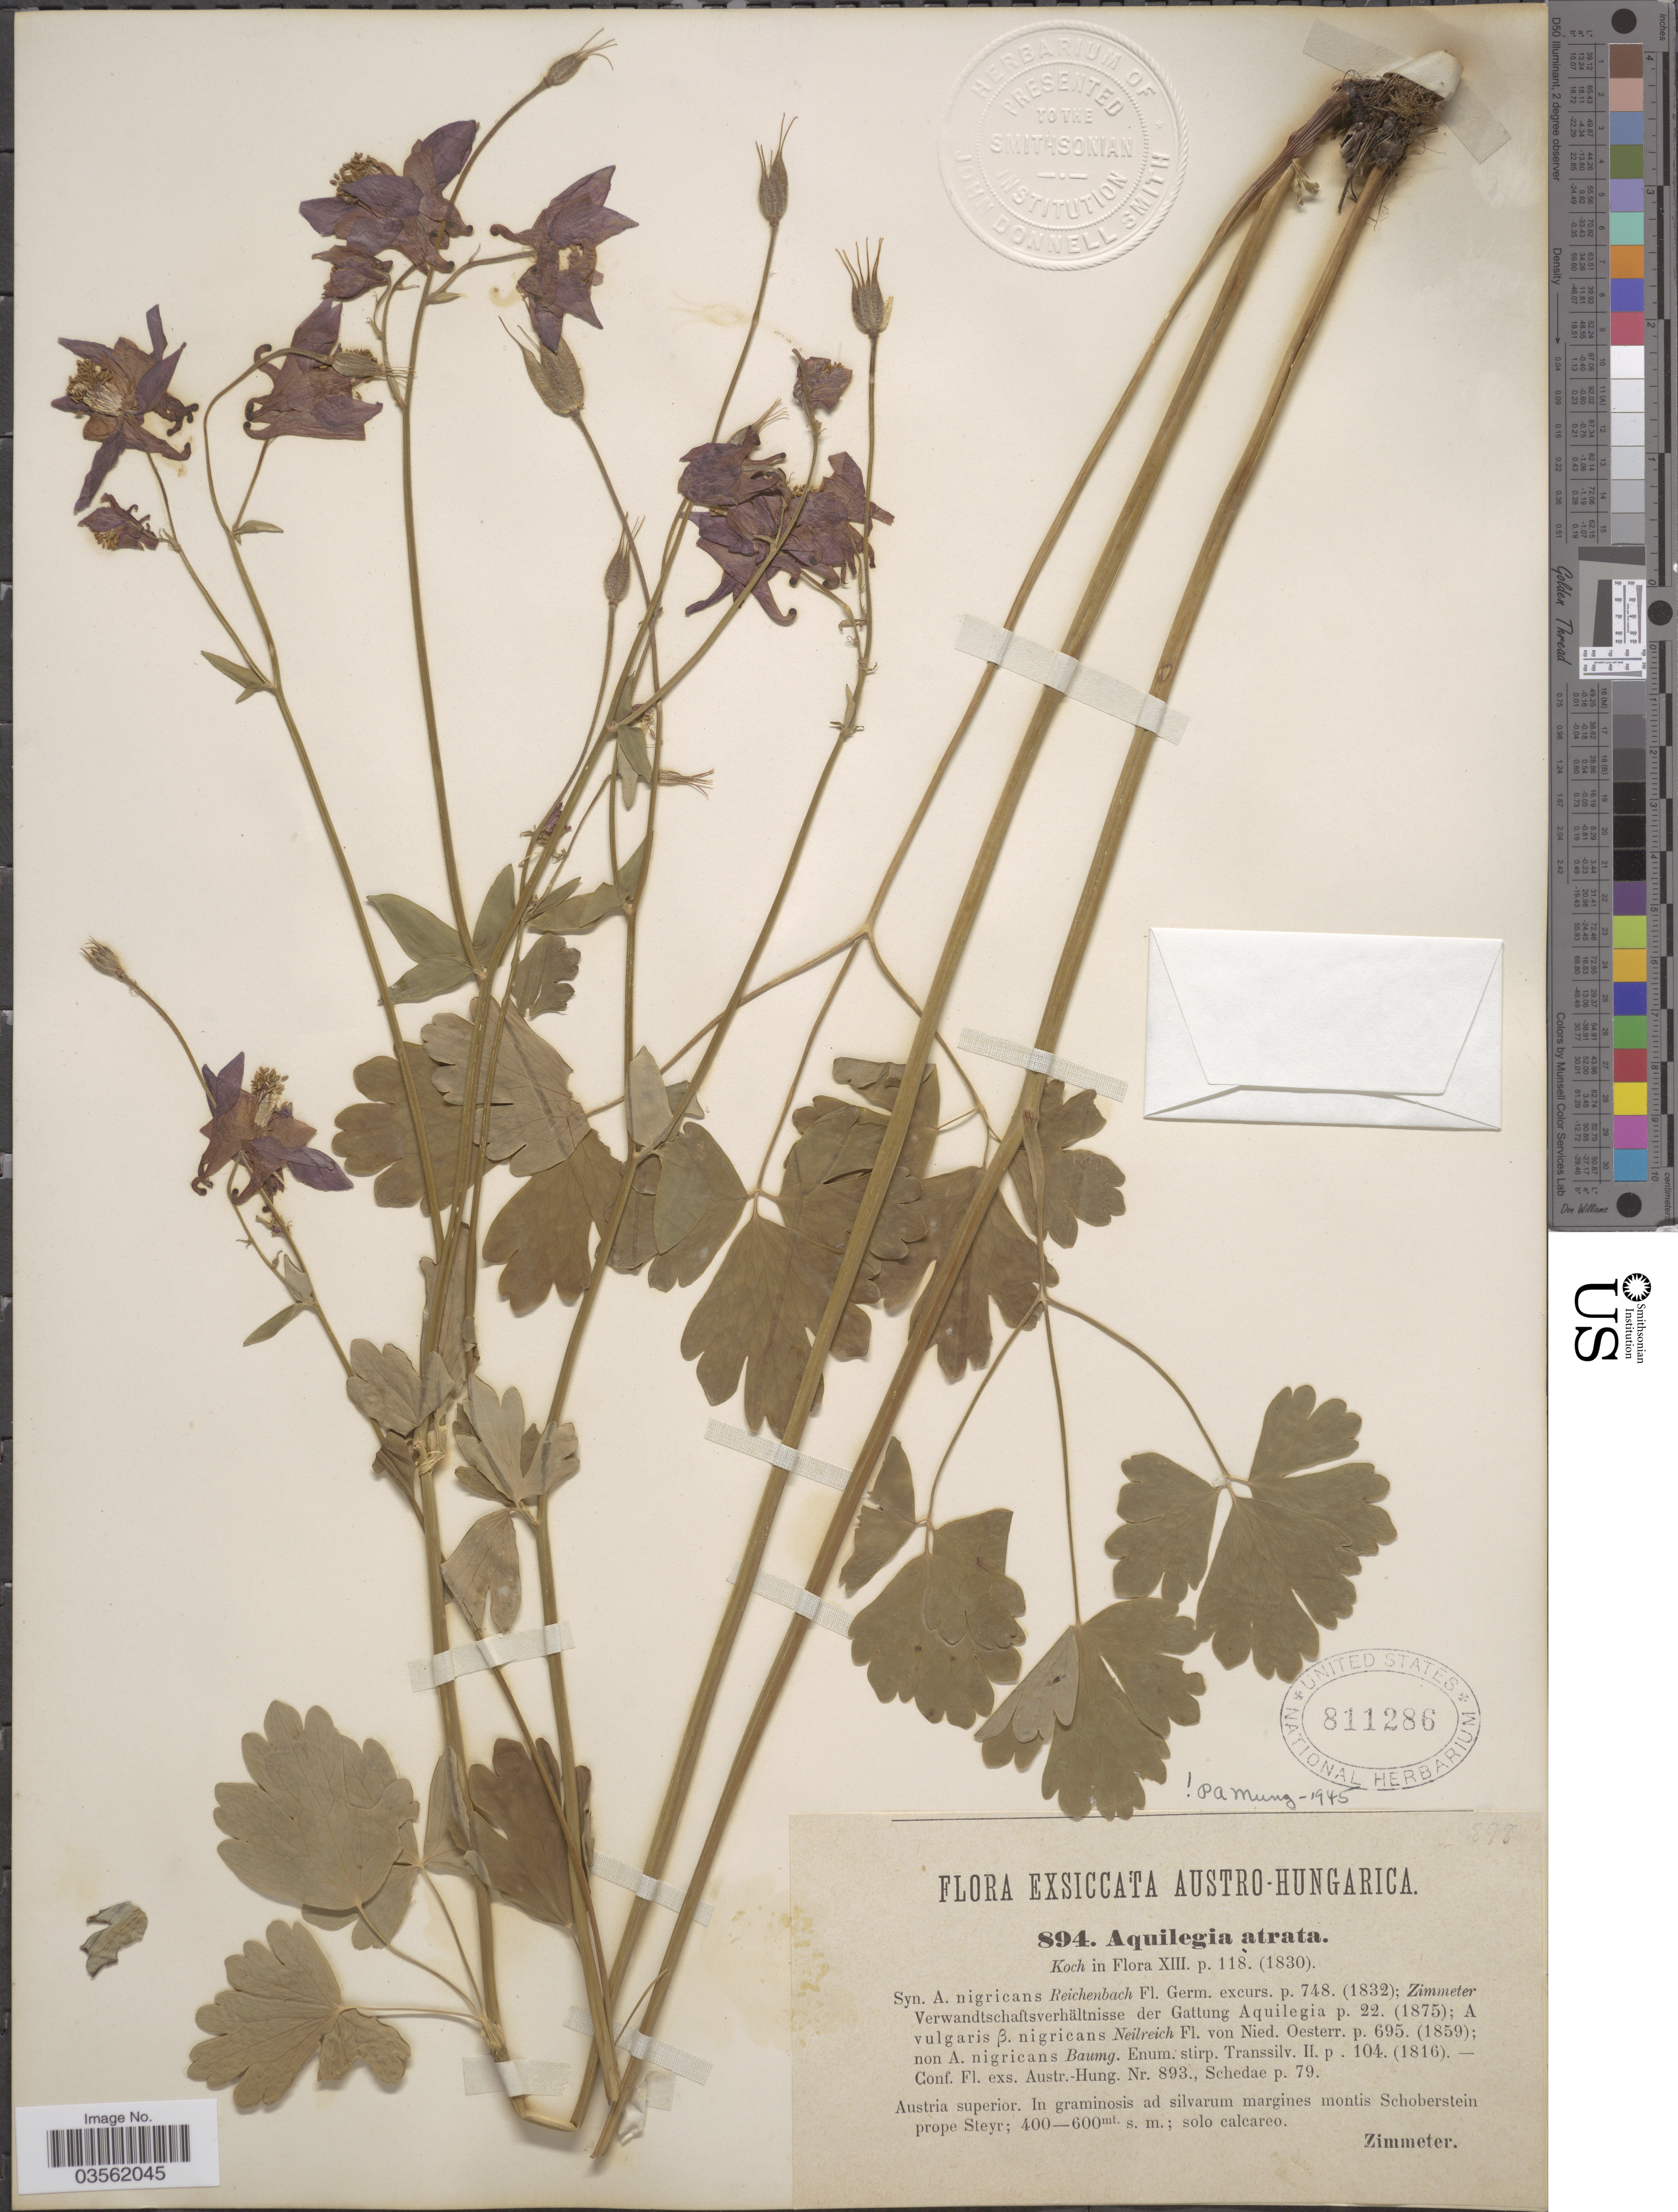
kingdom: Plantae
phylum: Tracheophyta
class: Magnoliopsida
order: Ranunculales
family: Ranunculaceae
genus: Aquilegia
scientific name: Aquilegia atrata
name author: Koch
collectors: A. Zimmeter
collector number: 894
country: Austria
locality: Austro-Hungarica. Austria superior. In graminosis ad silvarum margines montis Schoberstein prope Steyr; solo calcareo.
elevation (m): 400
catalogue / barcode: US 811286